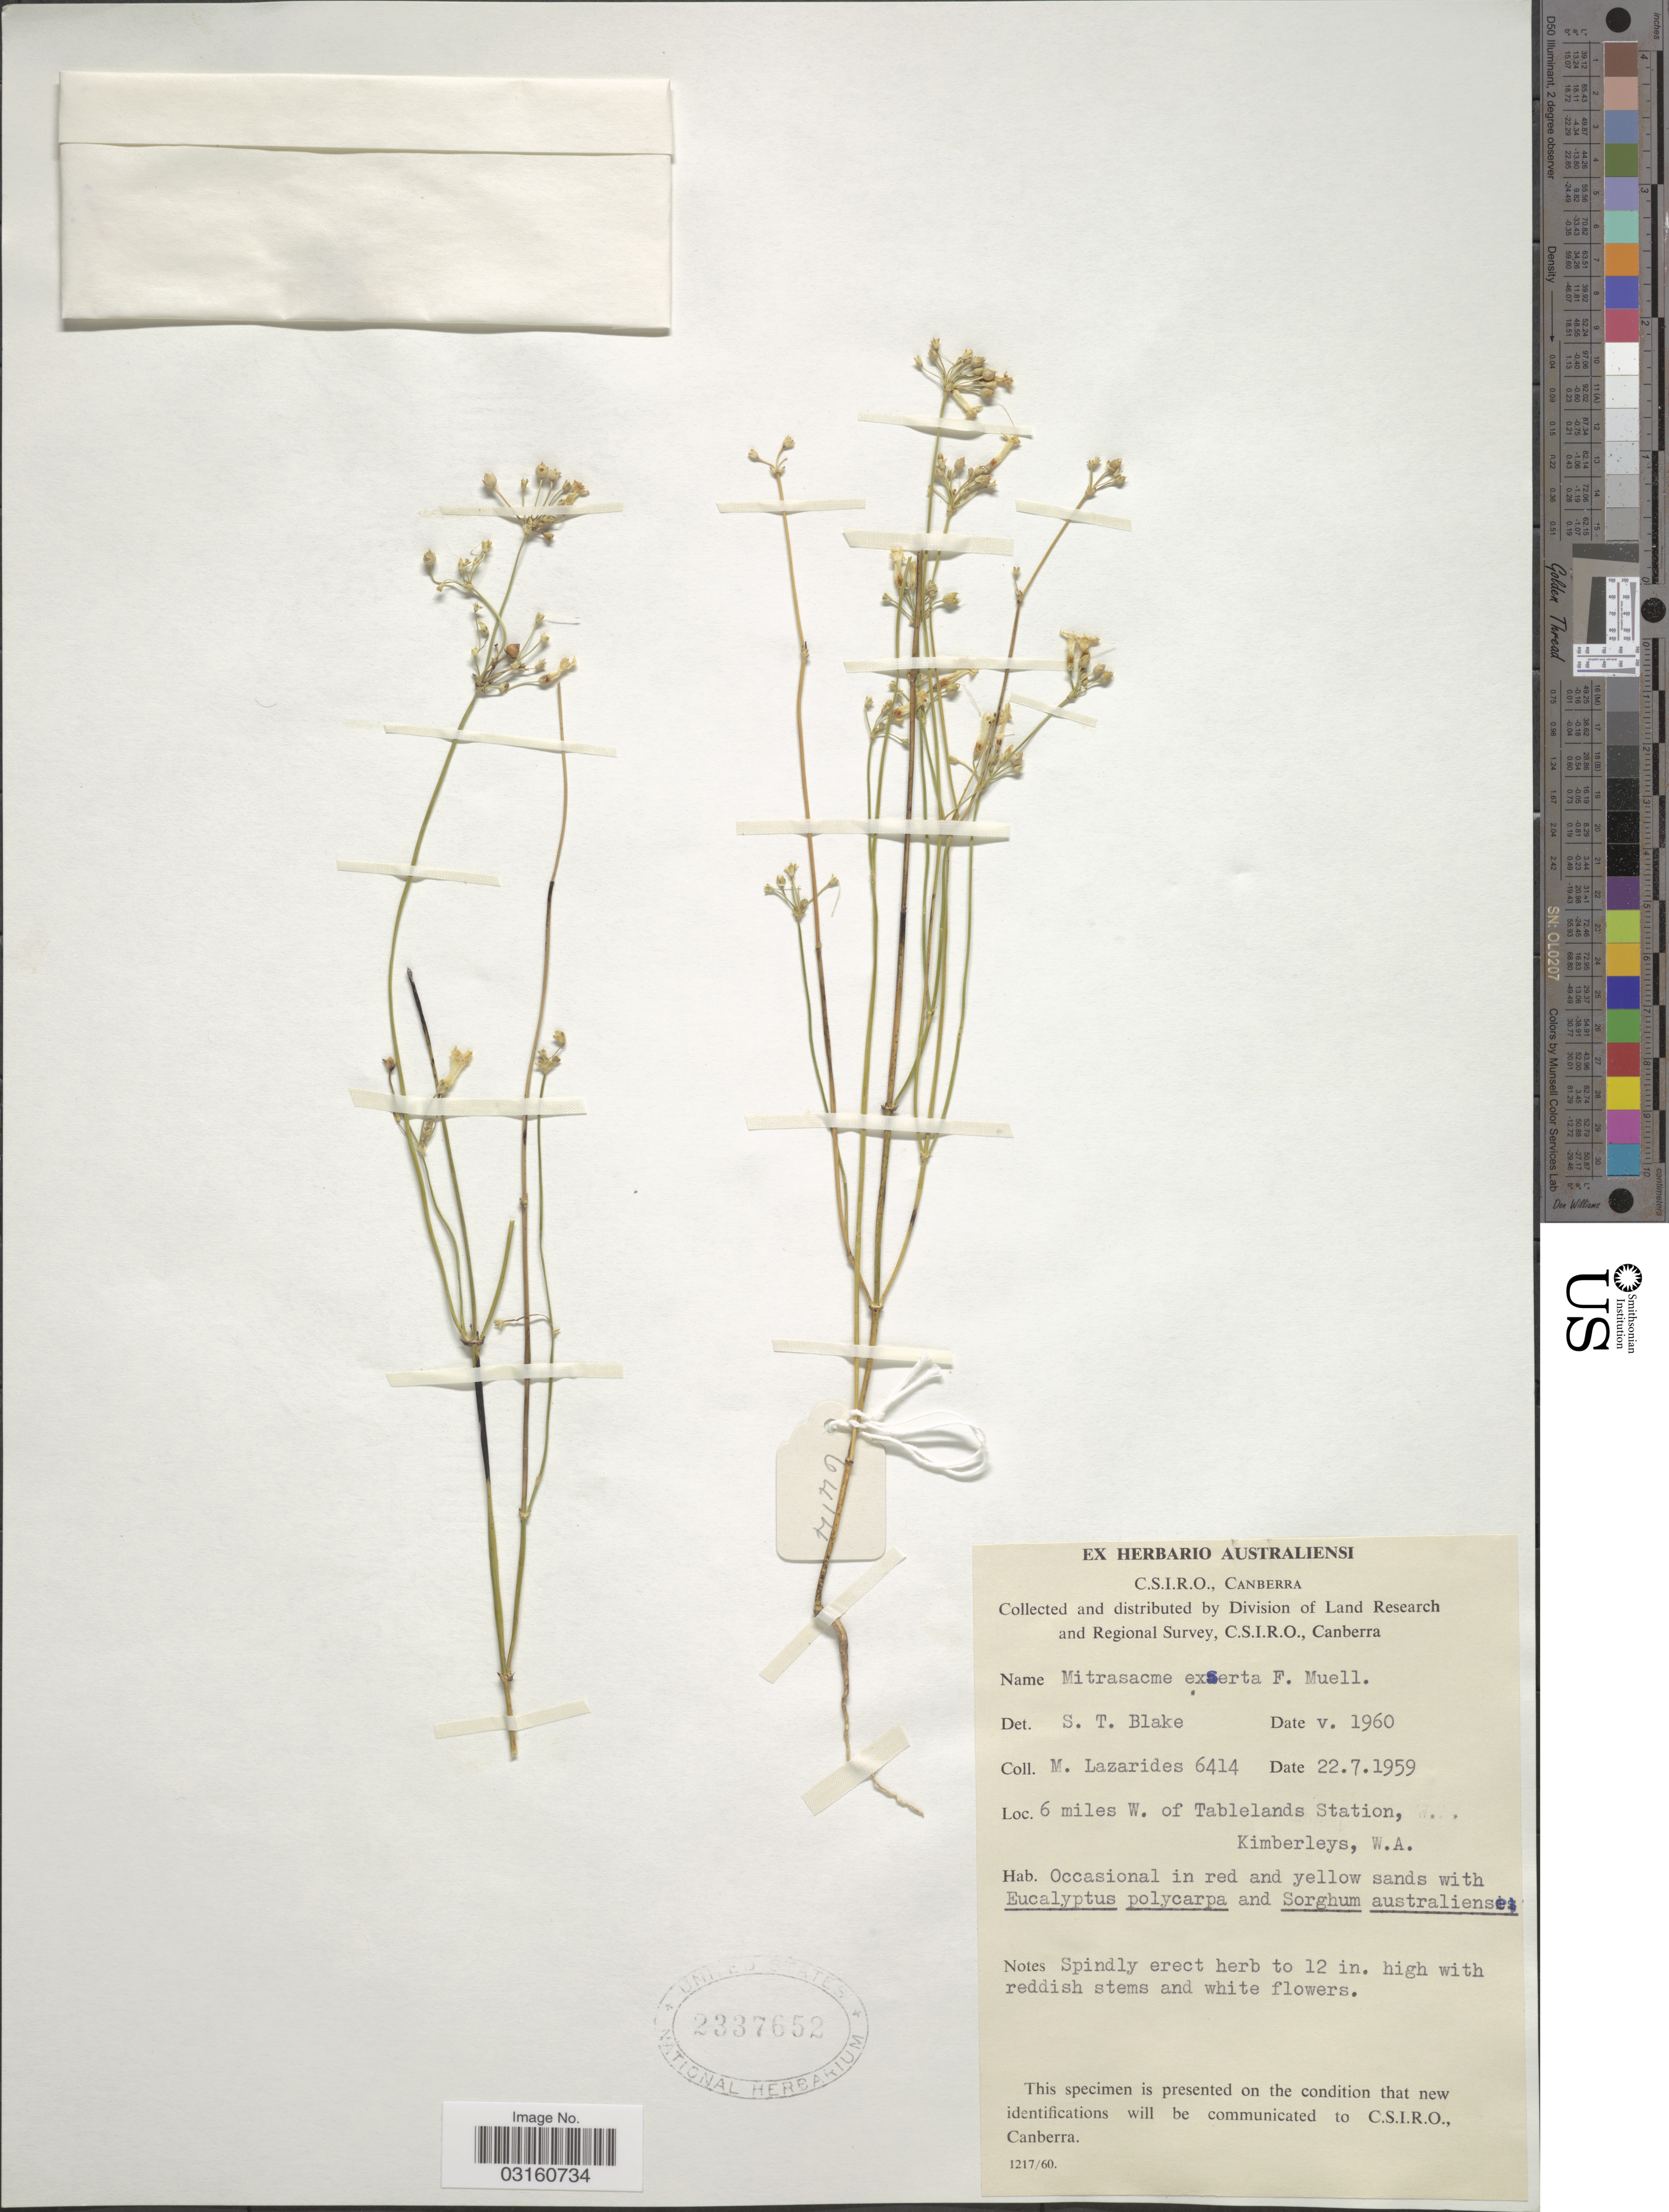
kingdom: Plantae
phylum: Tracheophyta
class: Magnoliopsida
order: Gentianales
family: Loganiaceae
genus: Mitrasacme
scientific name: Mitrasacme exserta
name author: F. Muell.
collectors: M. Lazarides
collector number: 6414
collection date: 1959-07-22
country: Australia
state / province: Western Australia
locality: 6 miles W. of Tablelands Station, Kimberleys.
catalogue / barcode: US 2337652